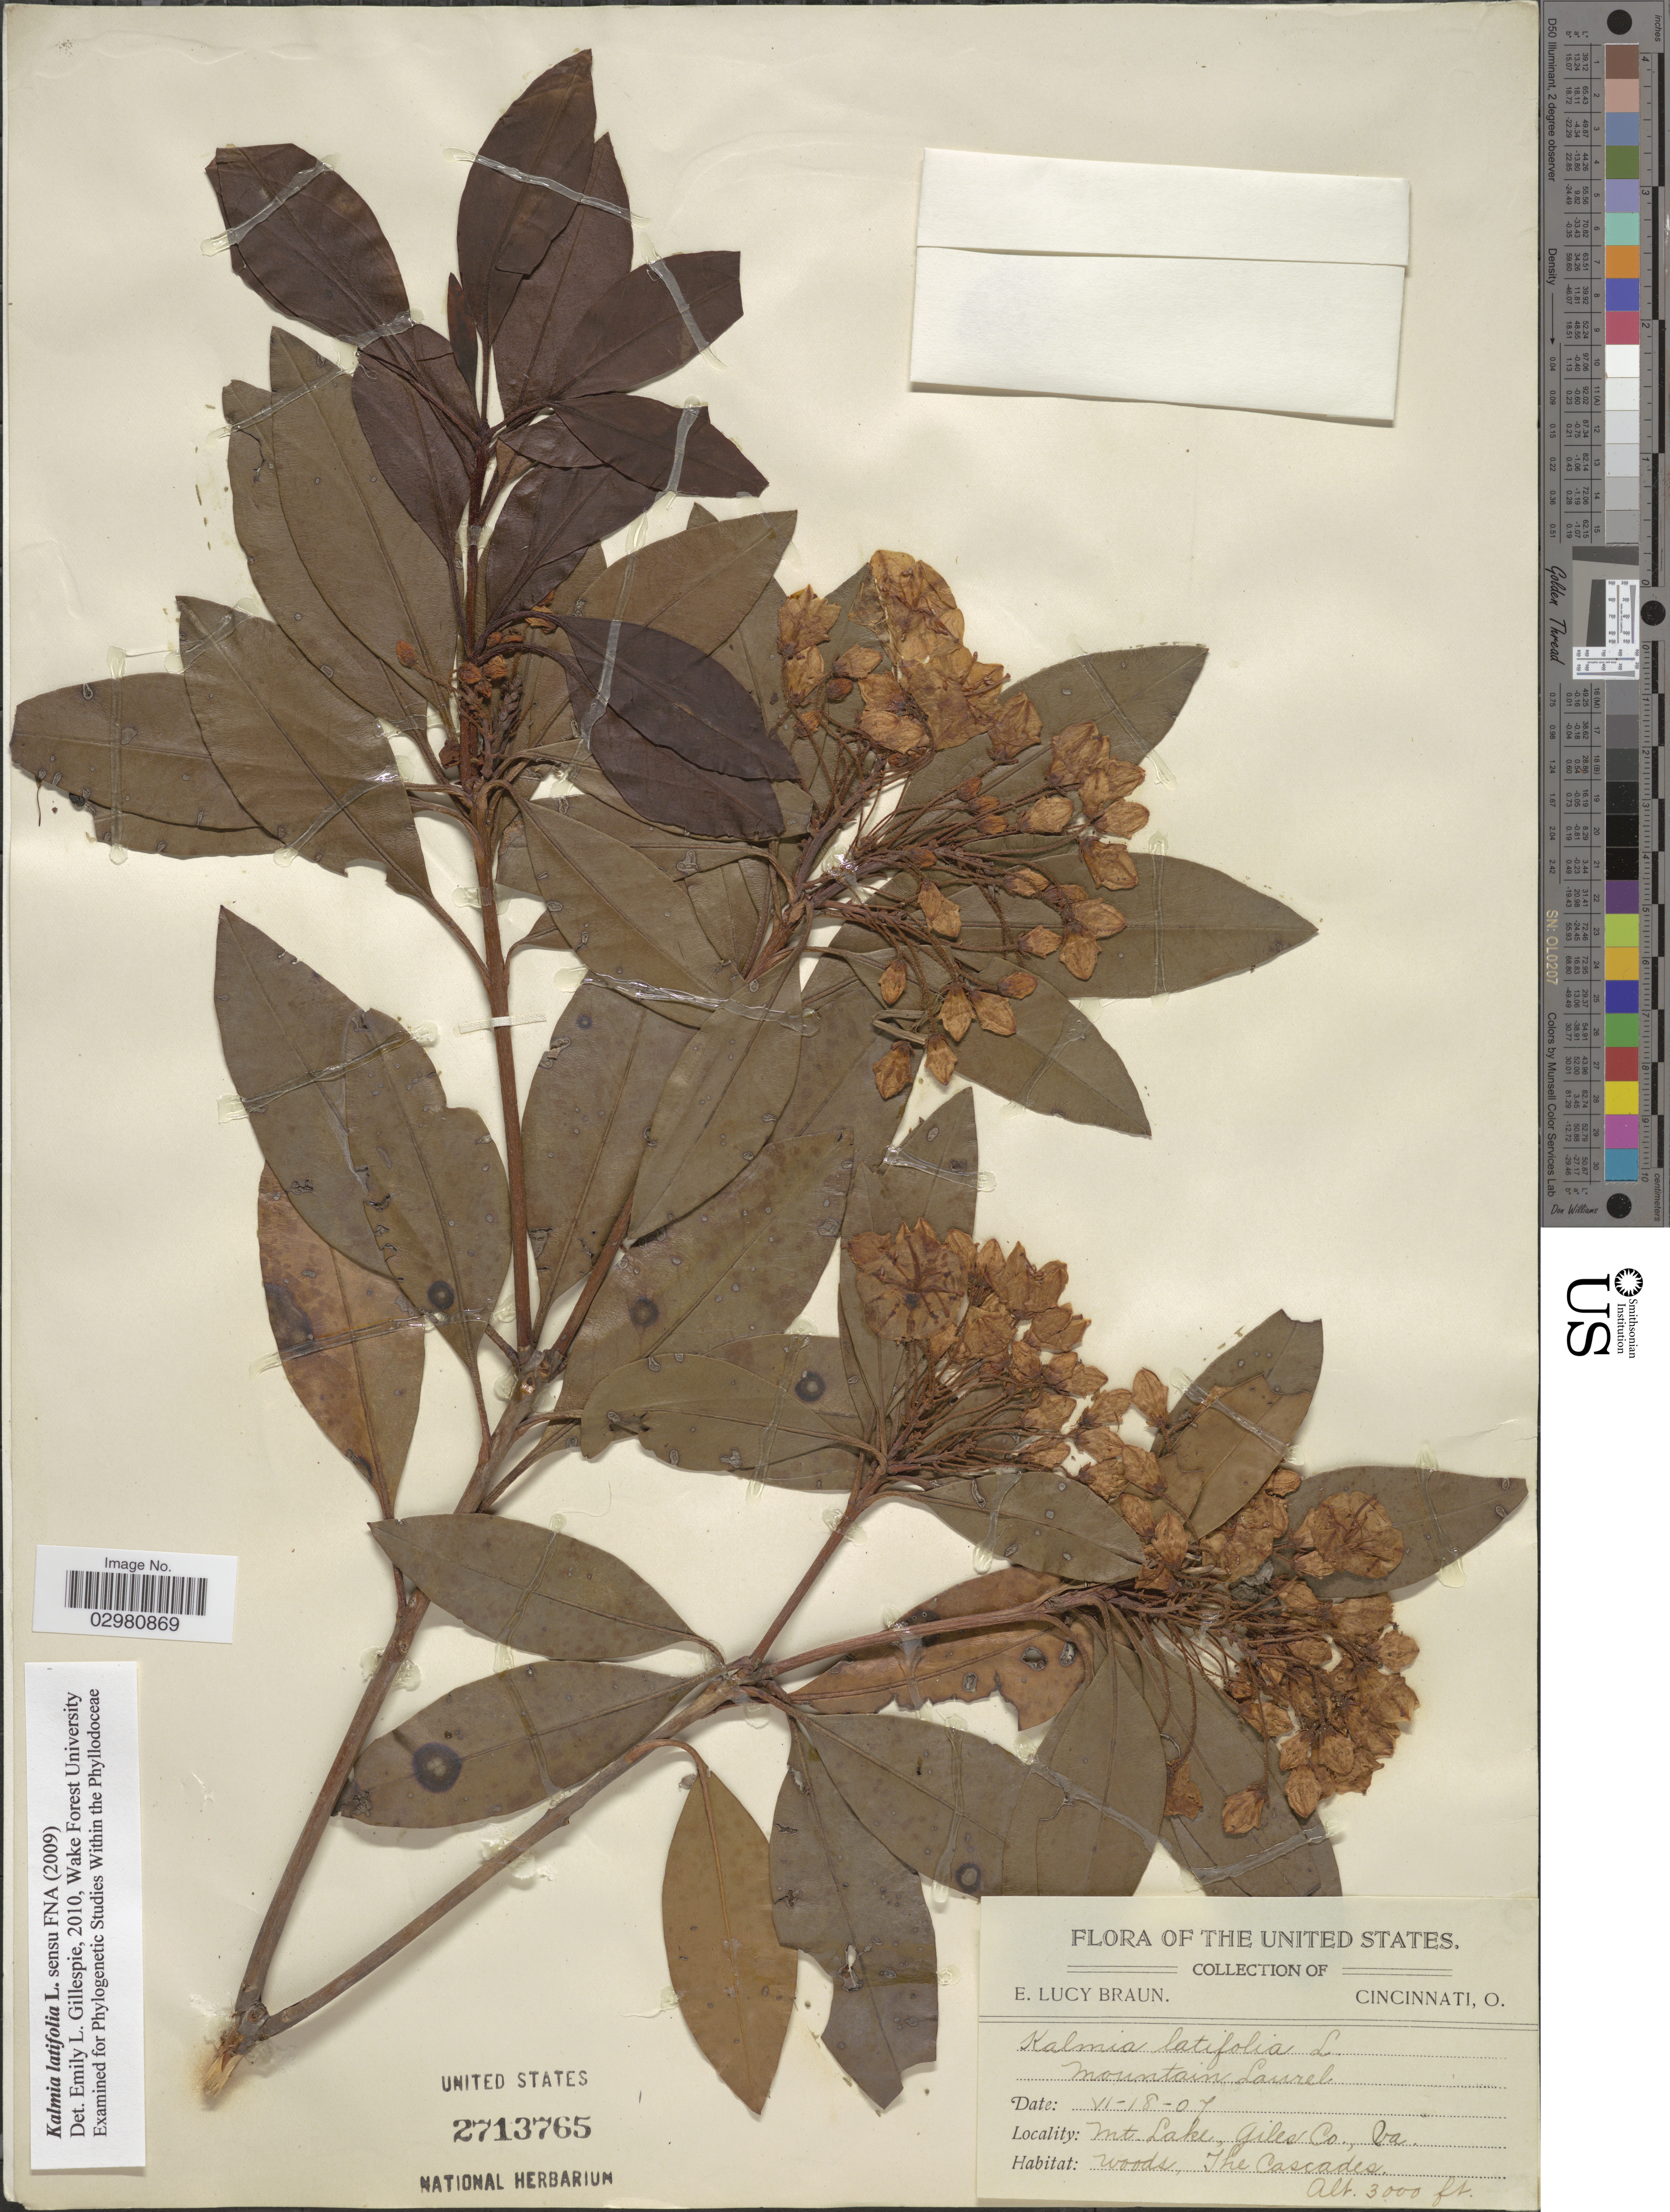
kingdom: Plantae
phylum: Tracheophyta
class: Magnoliopsida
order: Ericales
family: Ericaceae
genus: Kalmia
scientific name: Kalmia latifolia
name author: L.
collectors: E. L. Braun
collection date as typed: Transcribed d/m/y: 18/6/7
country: United States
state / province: Virginia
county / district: Giles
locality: Mt. Lake, Giles Co., Va. The Cascades.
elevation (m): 914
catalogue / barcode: US 2713765